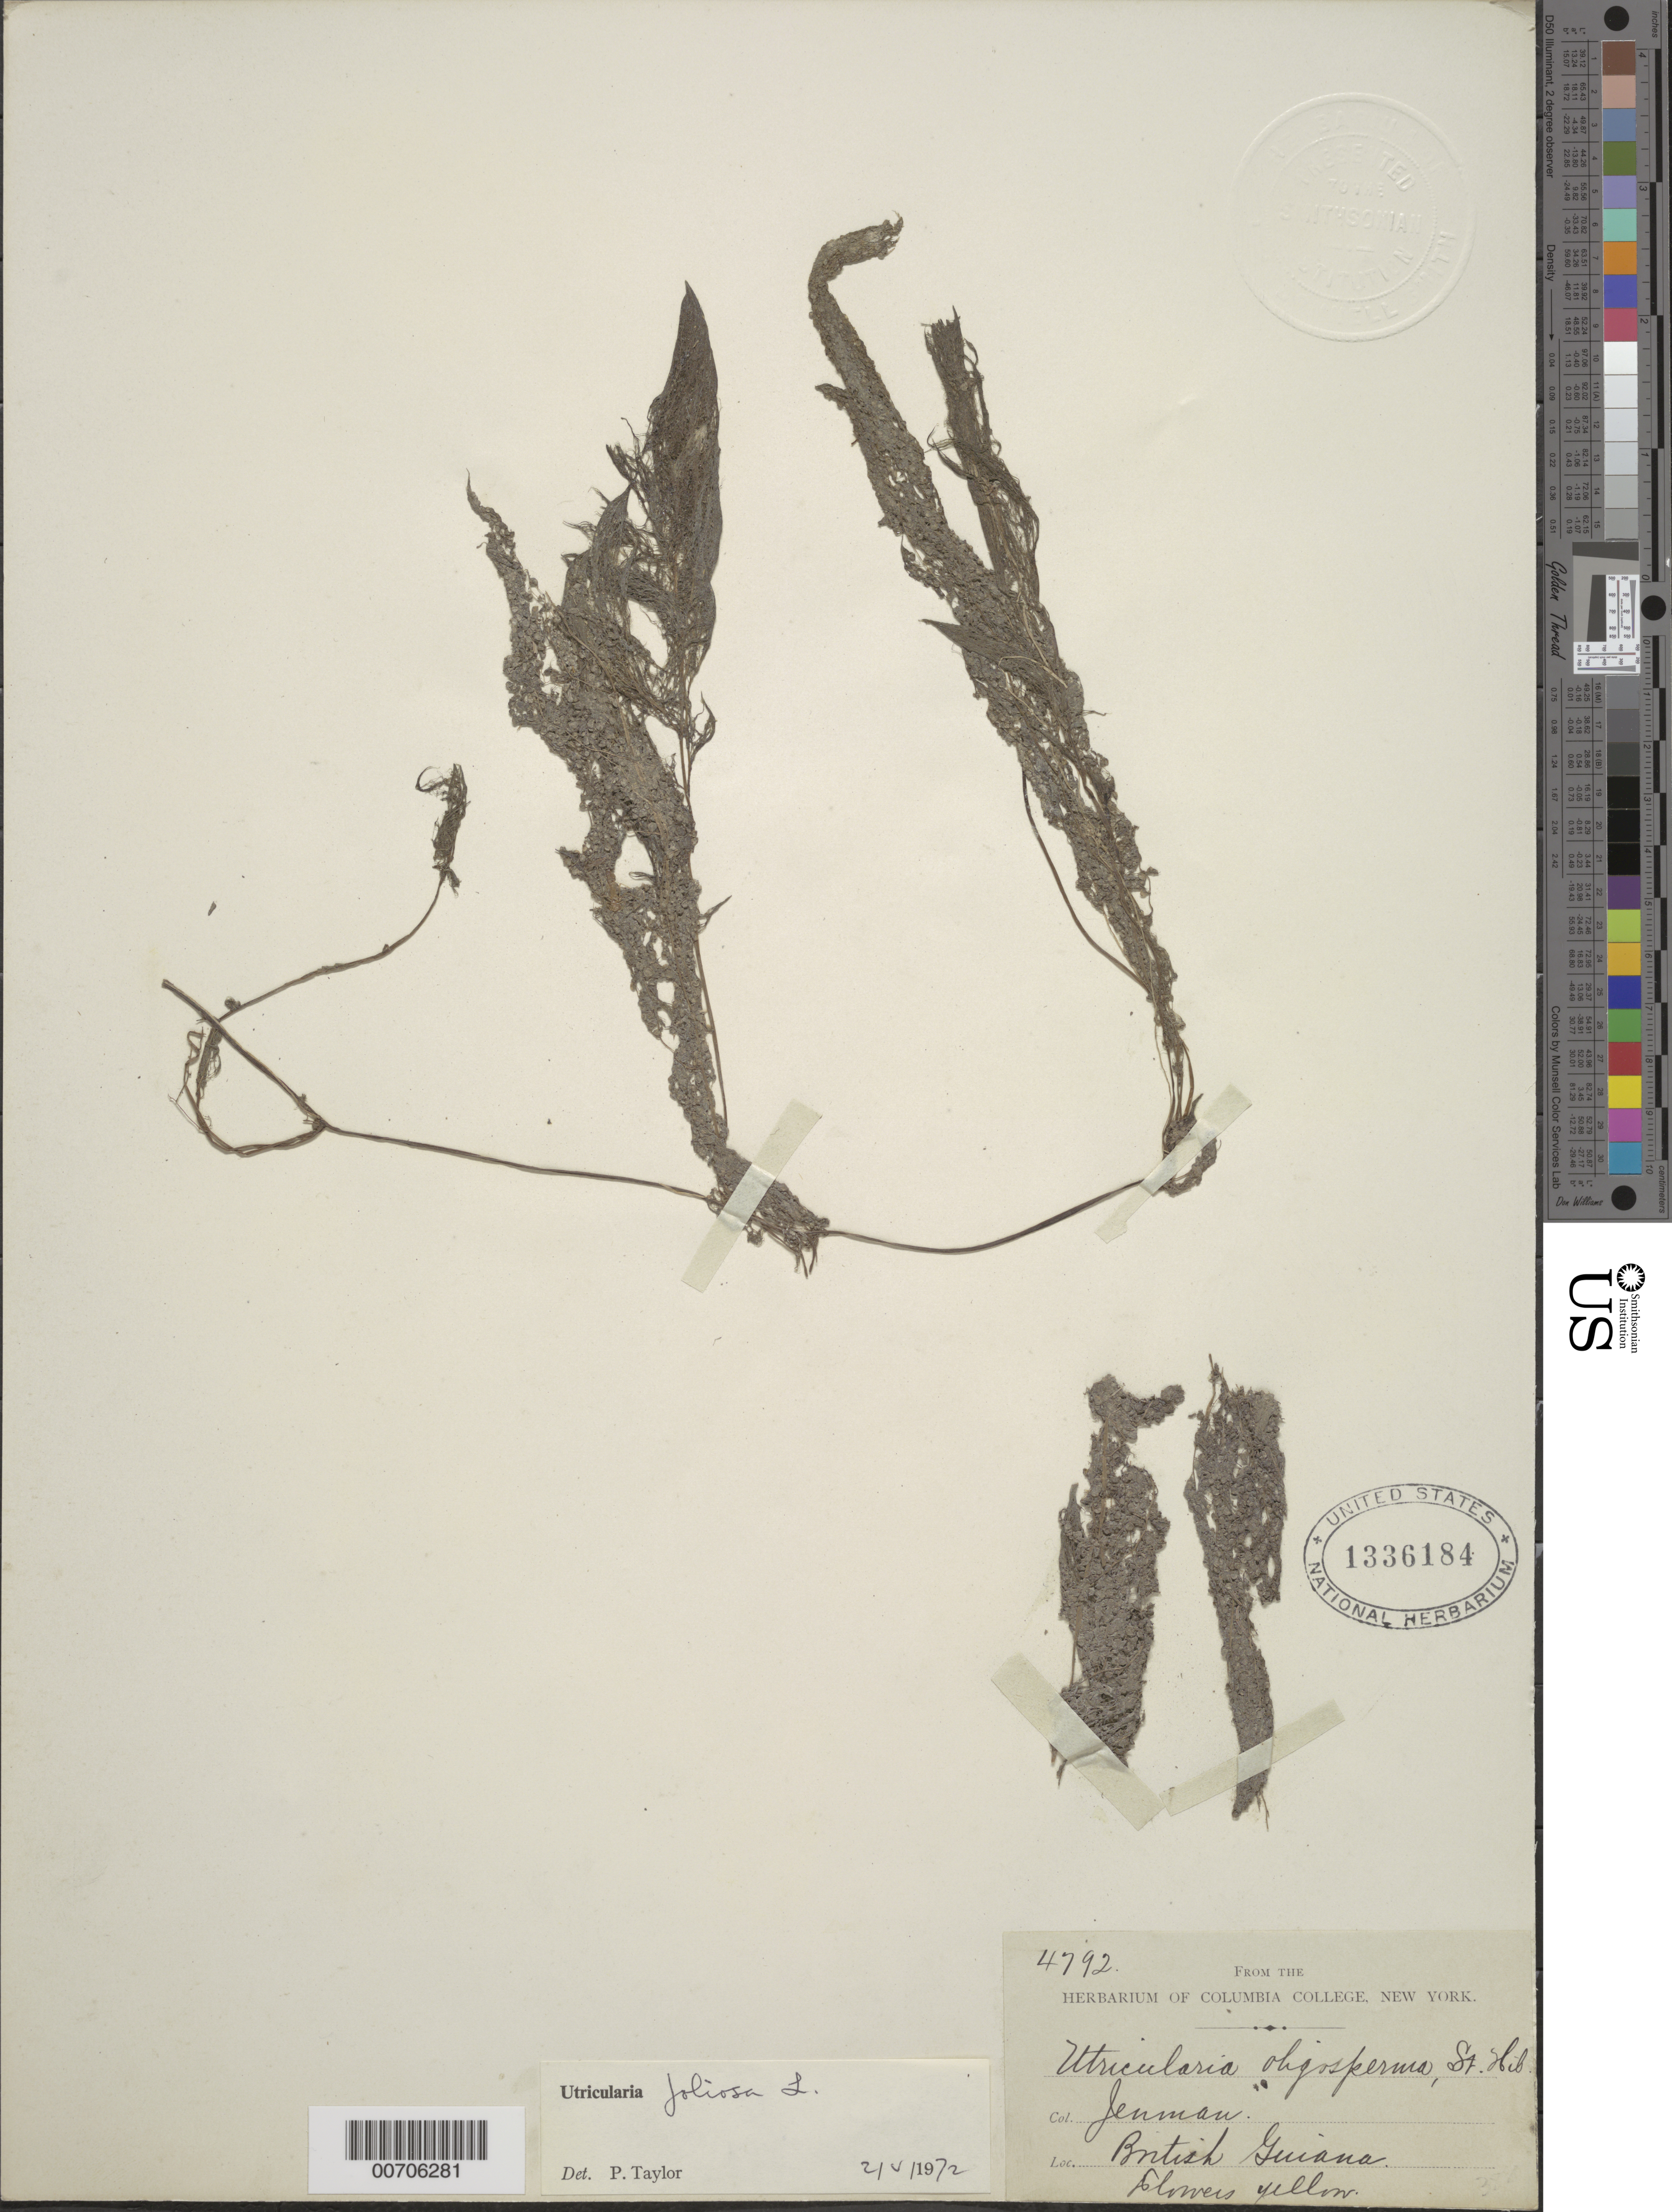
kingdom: Plantae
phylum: Tracheophyta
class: Magnoliopsida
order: Lamiales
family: Lentibulariaceae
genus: Utricularia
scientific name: Utricularia foliosa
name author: L.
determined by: Taylor, P.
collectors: G. S. Jenman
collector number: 4792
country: Guyana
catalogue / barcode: US 1336184